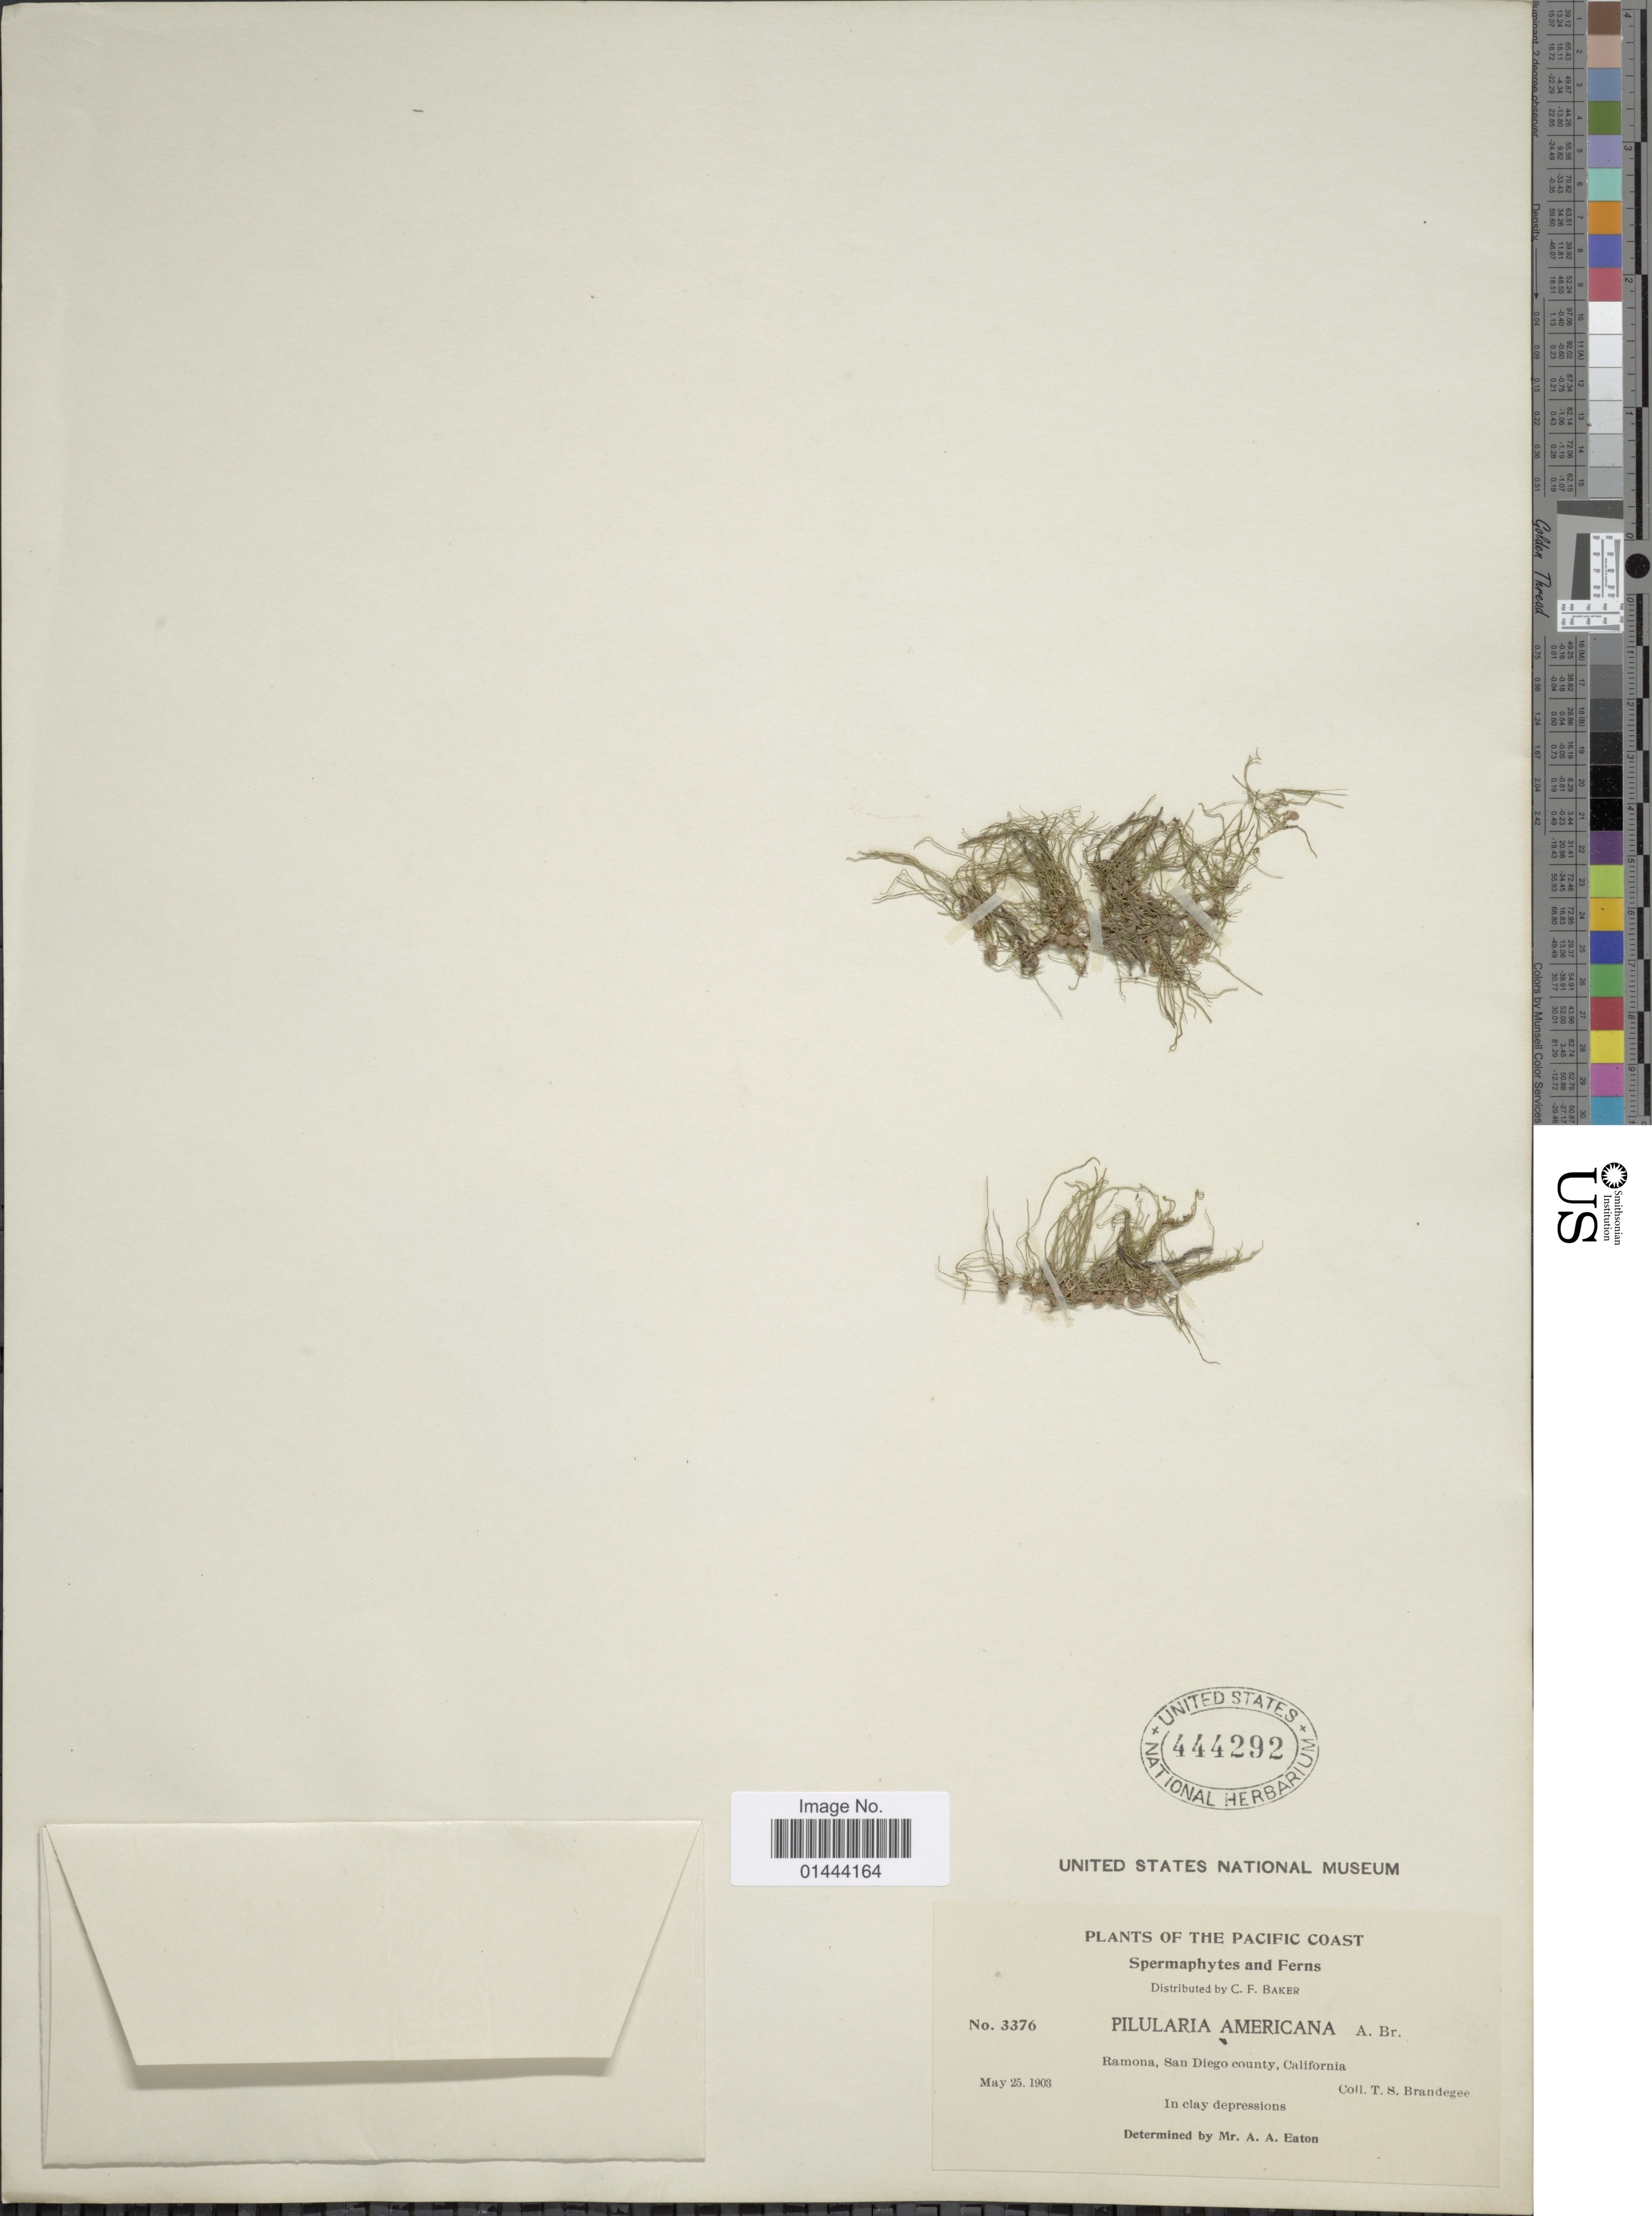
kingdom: Plantae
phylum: Tracheophyta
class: Polypodiopsida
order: Salviniales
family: Marsileaceae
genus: Pilularia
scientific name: Pilularia americana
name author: A. Braun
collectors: T. S. Brandegee (herbarium)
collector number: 3376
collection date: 1903-05-25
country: United States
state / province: California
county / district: San Diego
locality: Pacific Coast, Romona, San Diego County, in clay depressions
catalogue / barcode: US 444292